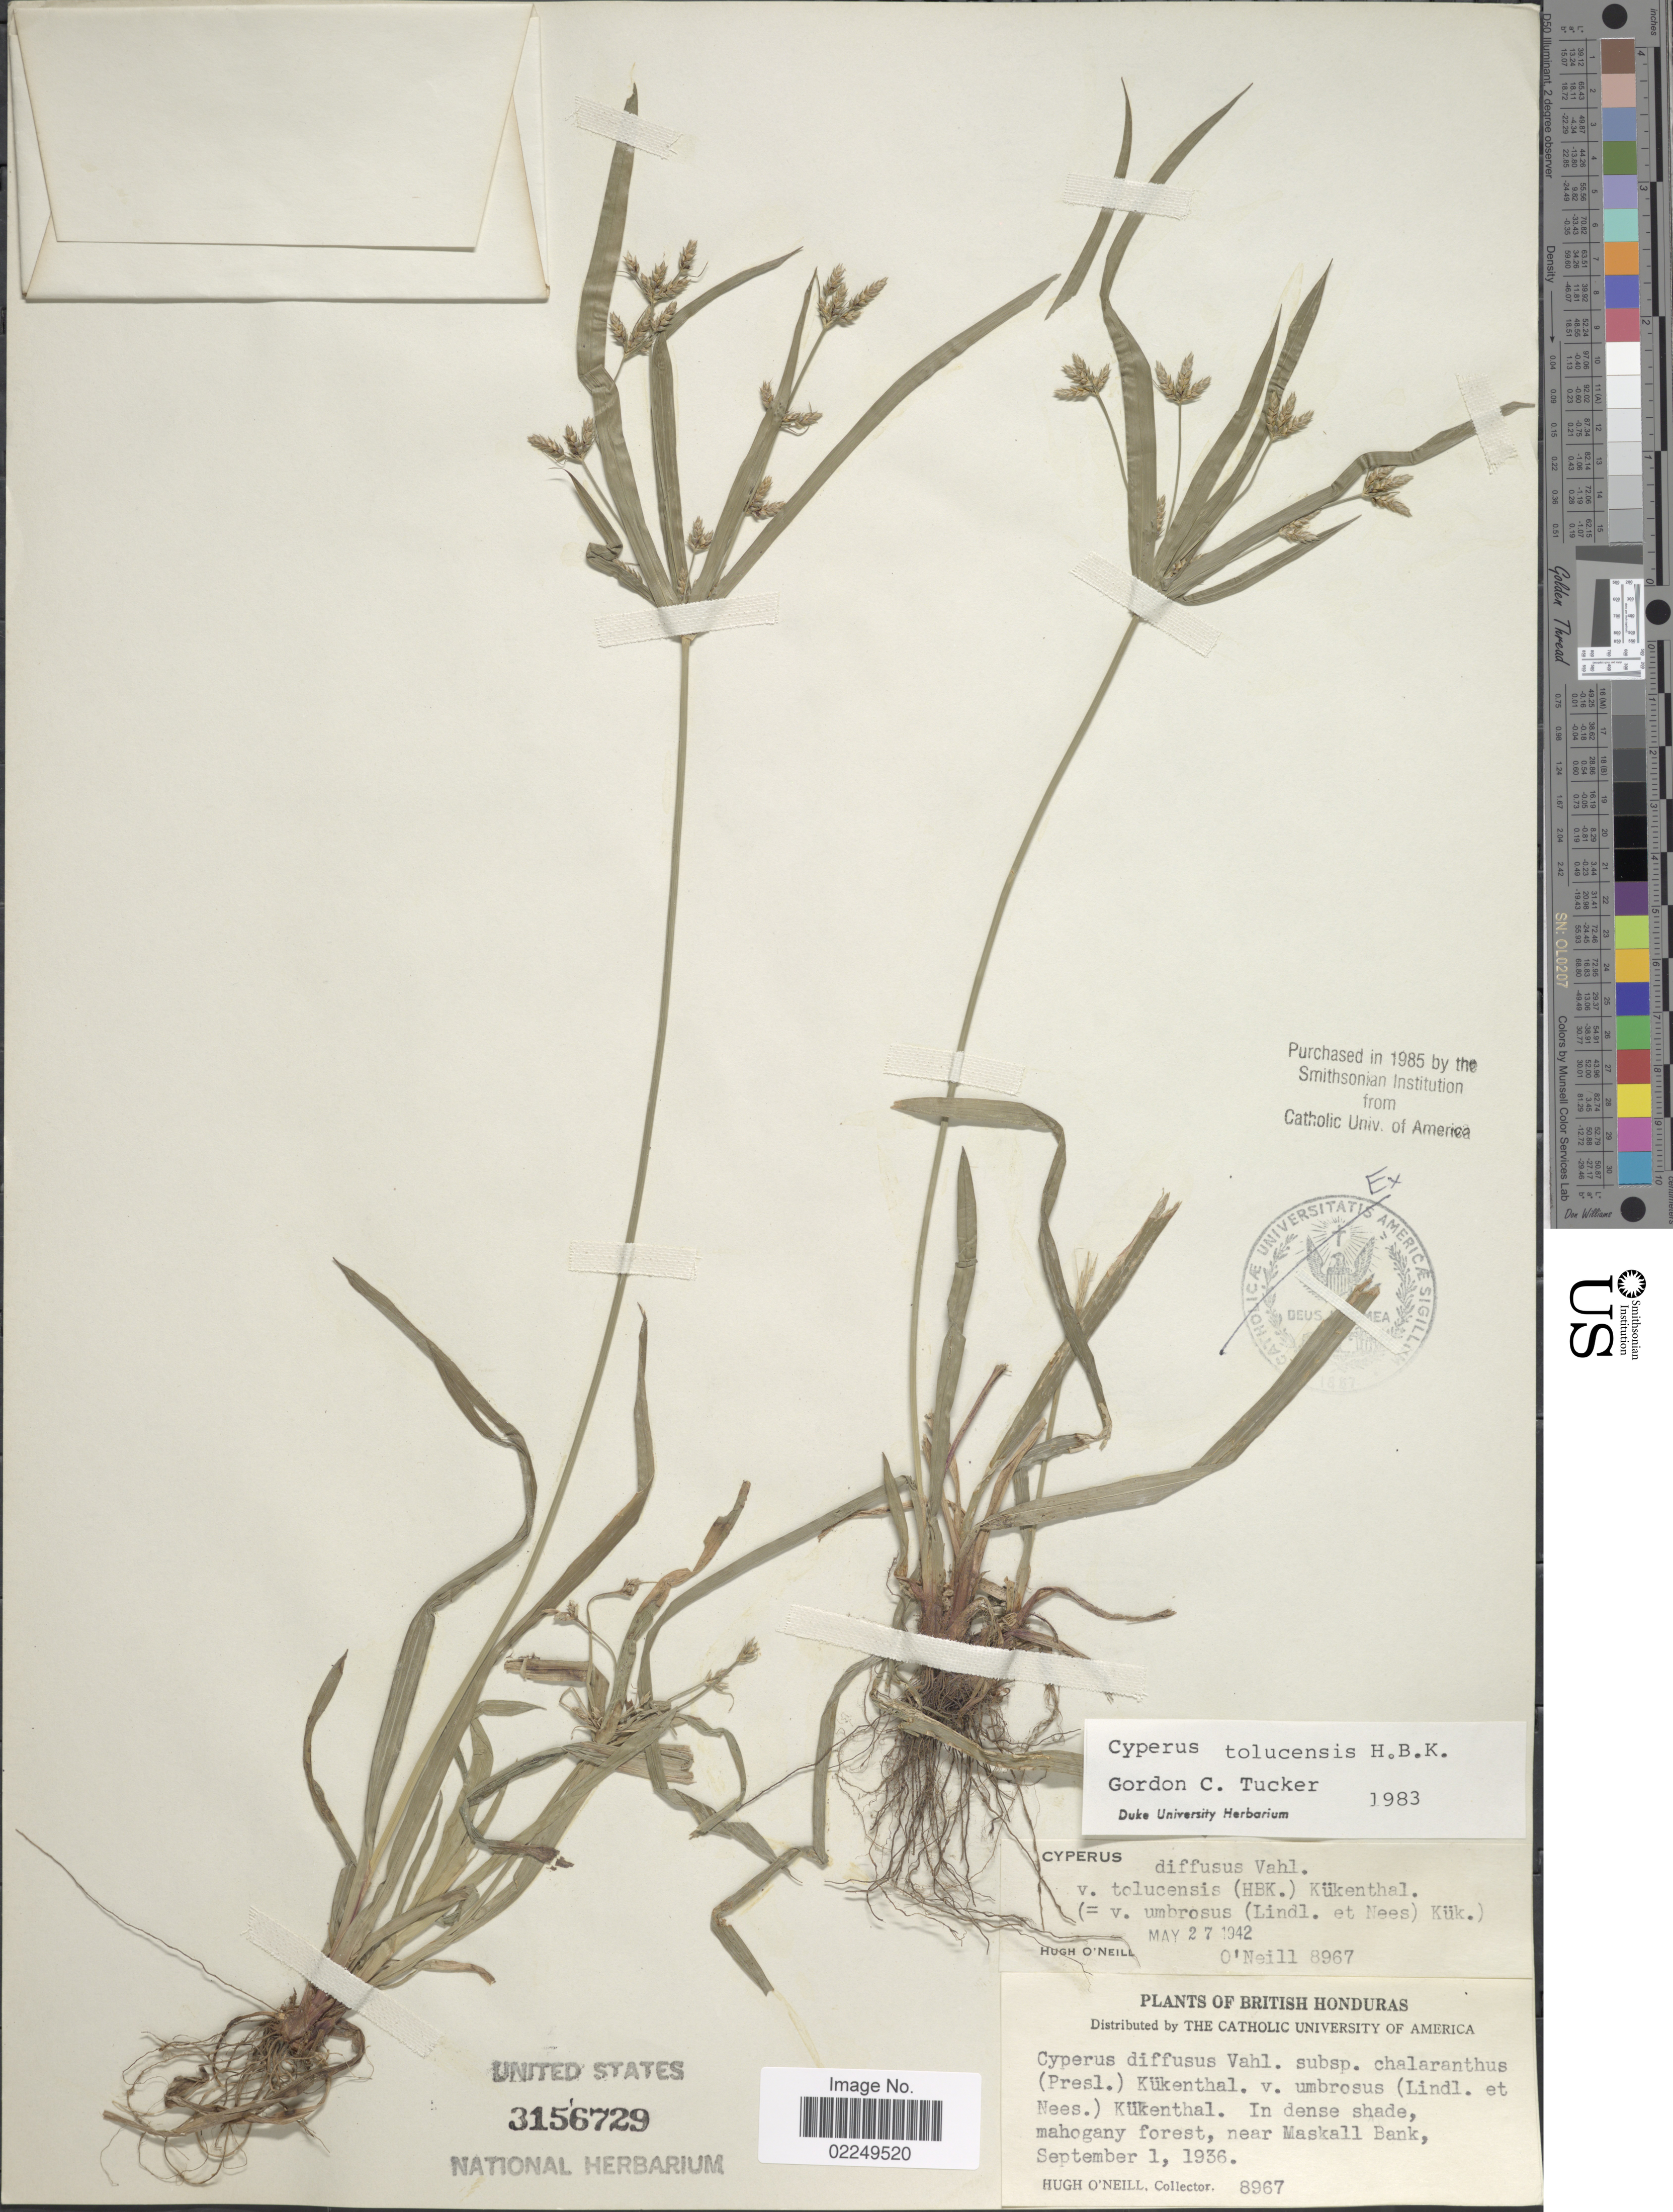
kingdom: Plantae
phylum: Tracheophyta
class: Liliopsida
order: Poales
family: Cyperaceae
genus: Cyperus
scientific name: Cyperus laxus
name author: Lam.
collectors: H. O'Neill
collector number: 8967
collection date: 1936-09-01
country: Belize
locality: British Honduras, Mahogany forest, near Maskall Bank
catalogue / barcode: US 3156729